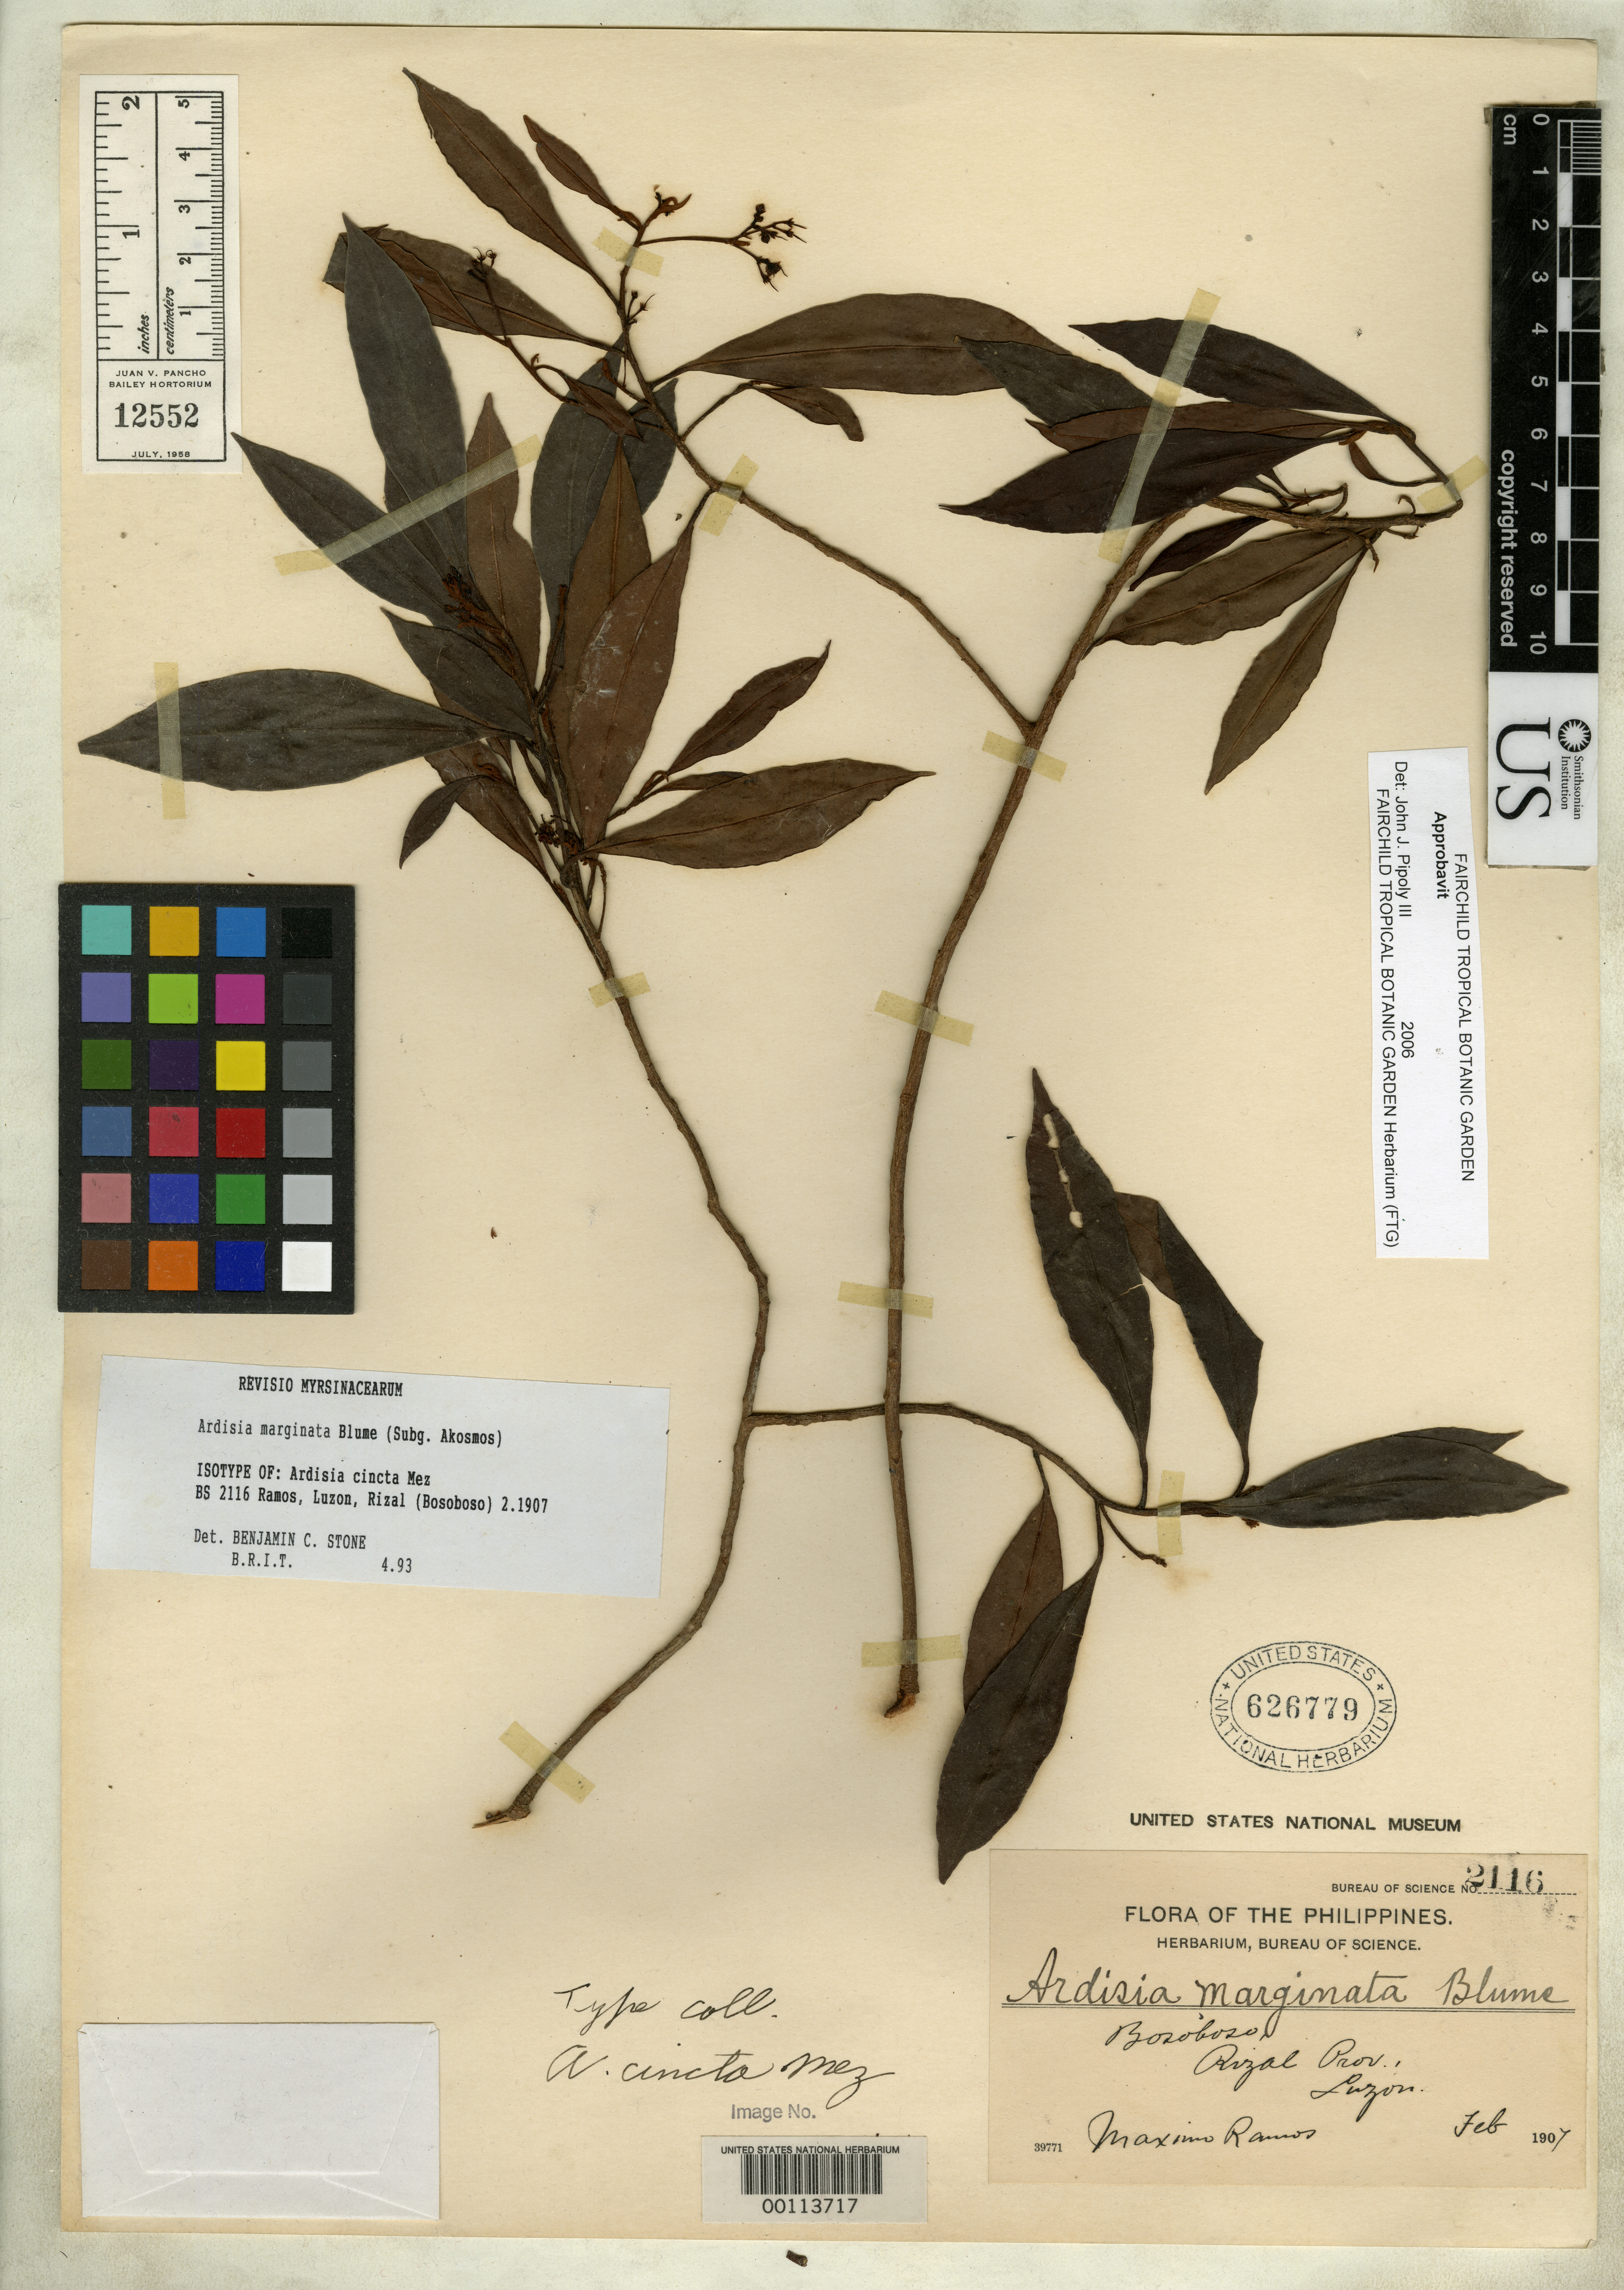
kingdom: Plantae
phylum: Tracheophyta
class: Magnoliopsida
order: Ericales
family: Primulaceae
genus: Ardisia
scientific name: Ardisia cincta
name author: Mez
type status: Isotype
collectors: M. Ramos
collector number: Bur. Sci. 2116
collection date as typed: Feb 1907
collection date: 1907-02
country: Philippines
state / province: Calabarzon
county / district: Rizal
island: Luzon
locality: Bosoboso.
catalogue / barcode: US 626779